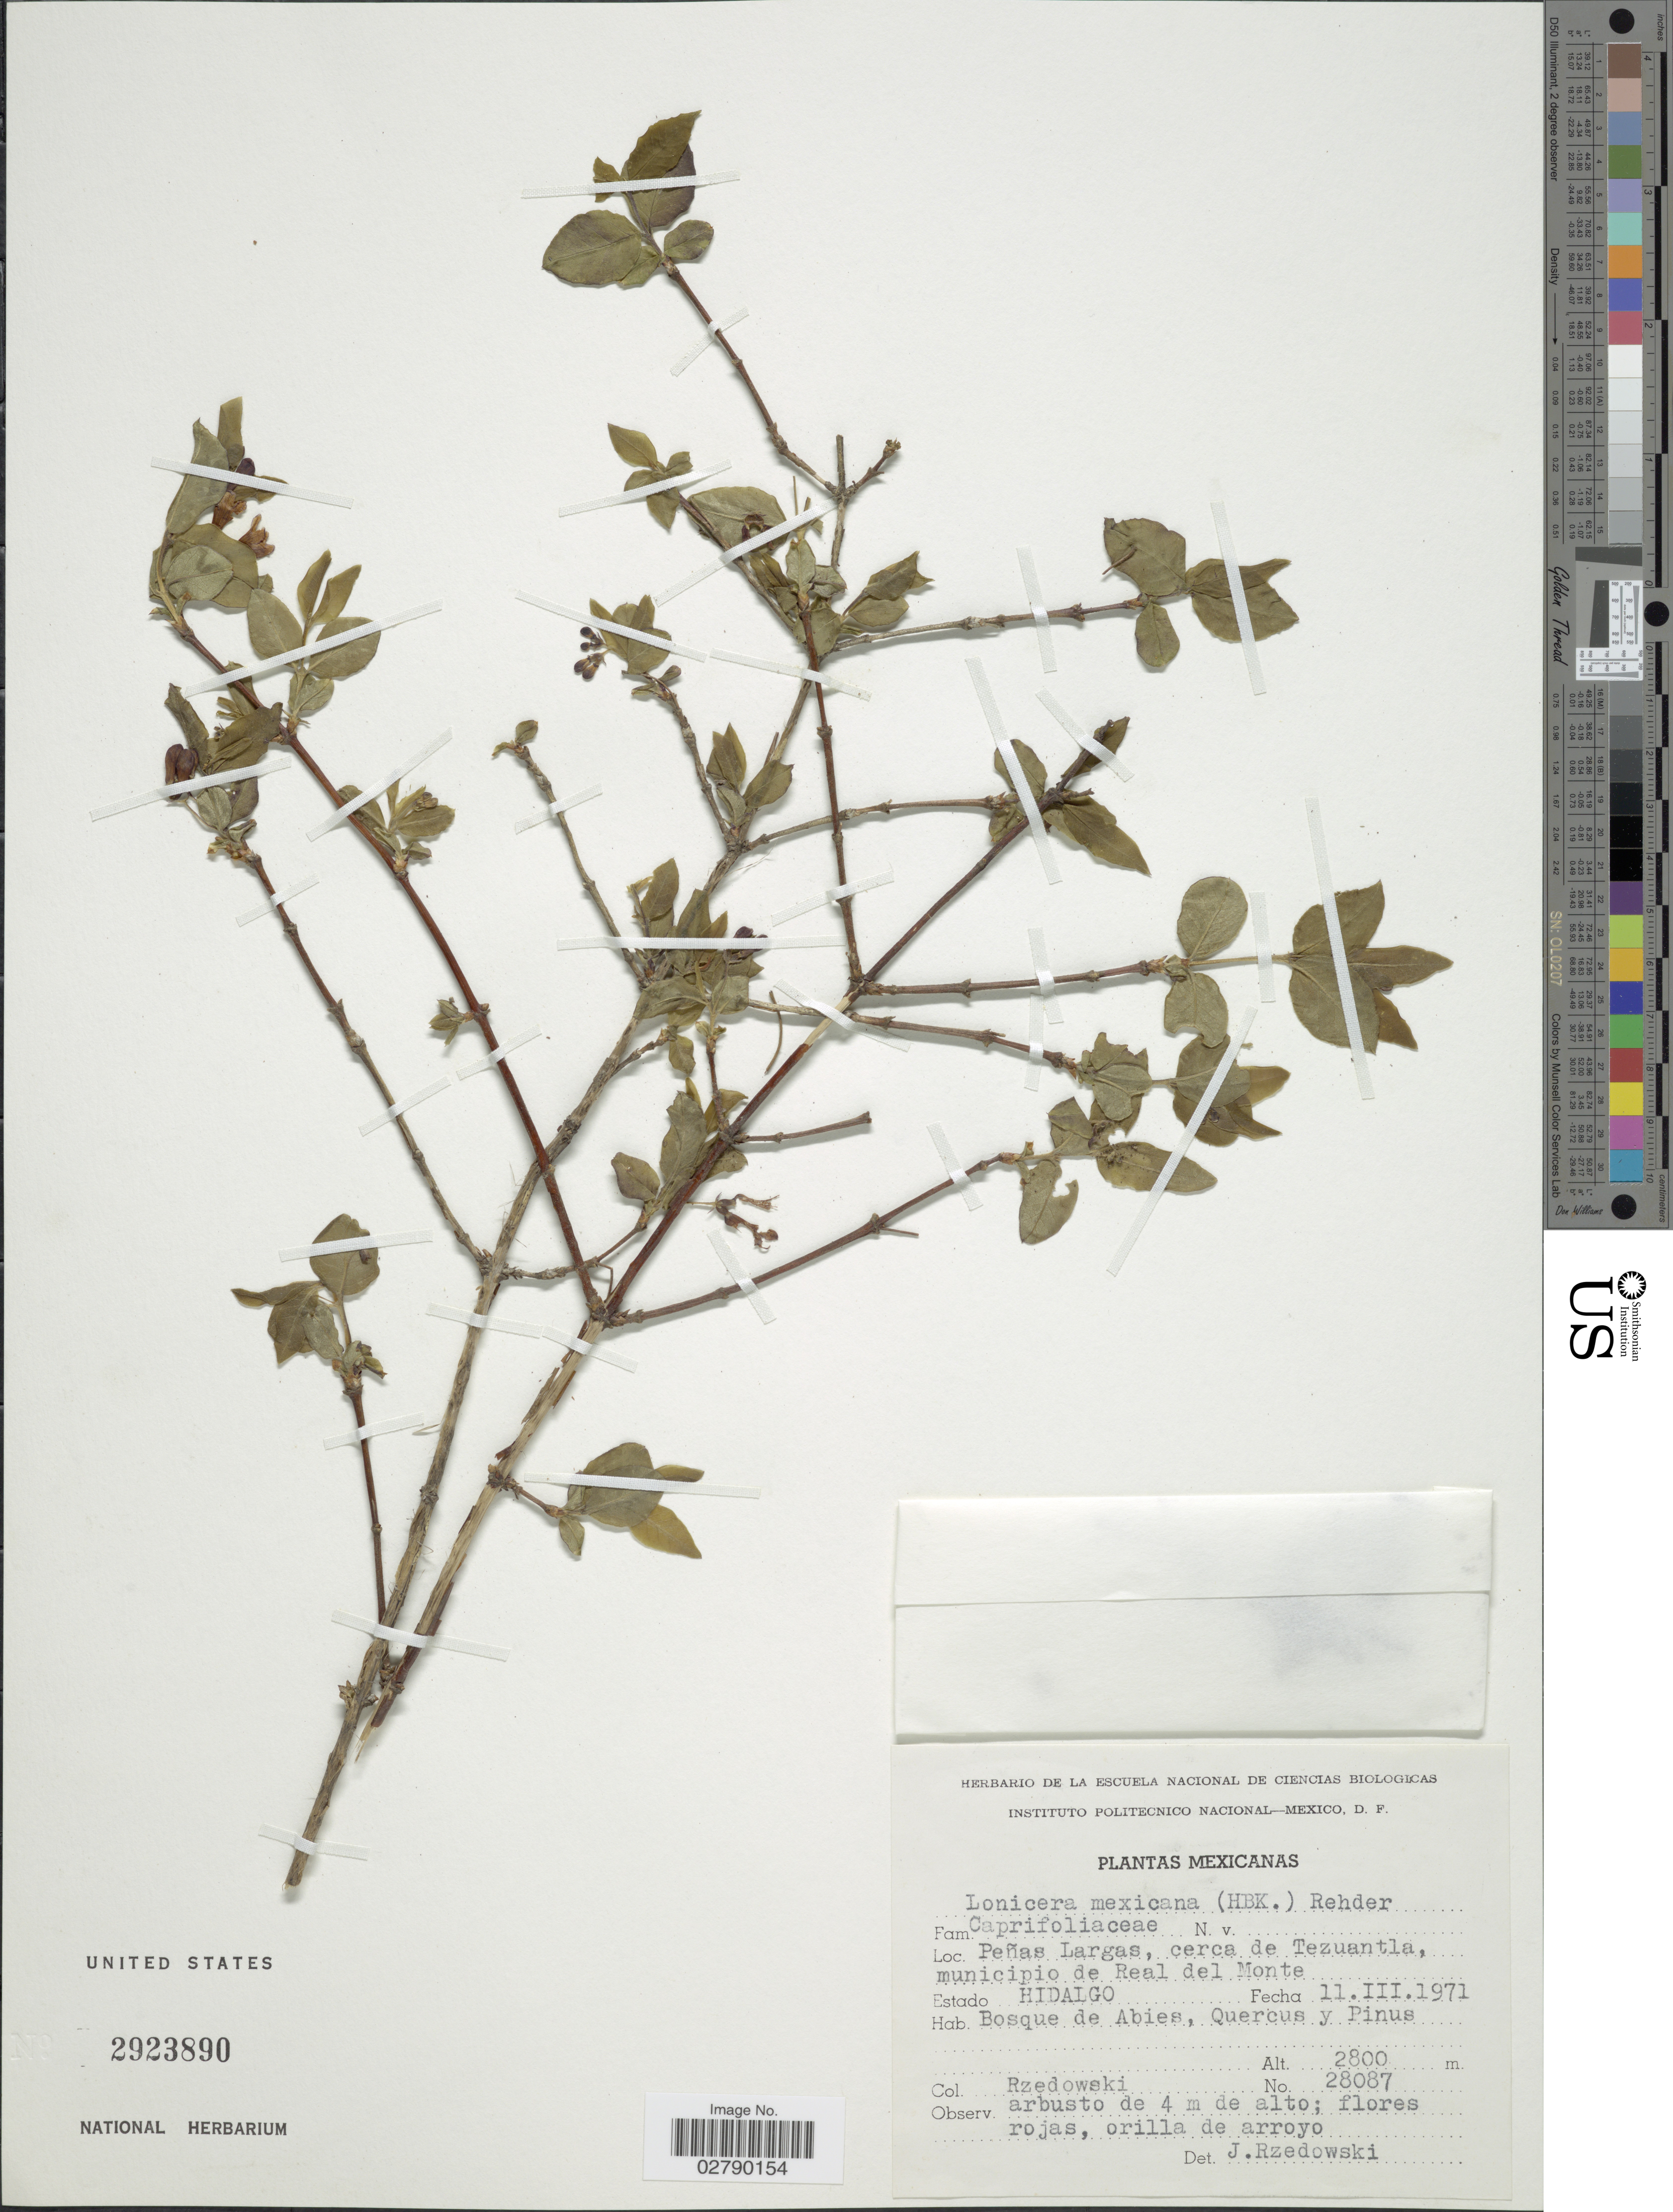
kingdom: Plantae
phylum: Tracheophyta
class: Magnoliopsida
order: Dipsacales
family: Caprifoliaceae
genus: Lonicera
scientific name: Lonicera mexicana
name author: (Kunth) Rehder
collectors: Rzedowski, --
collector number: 28087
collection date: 1971-03-11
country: Mexico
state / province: Hidalgo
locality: Peñas Largas, cerca de Tezuantla, municipio de Real del Monte.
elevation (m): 2800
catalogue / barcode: US 2923890